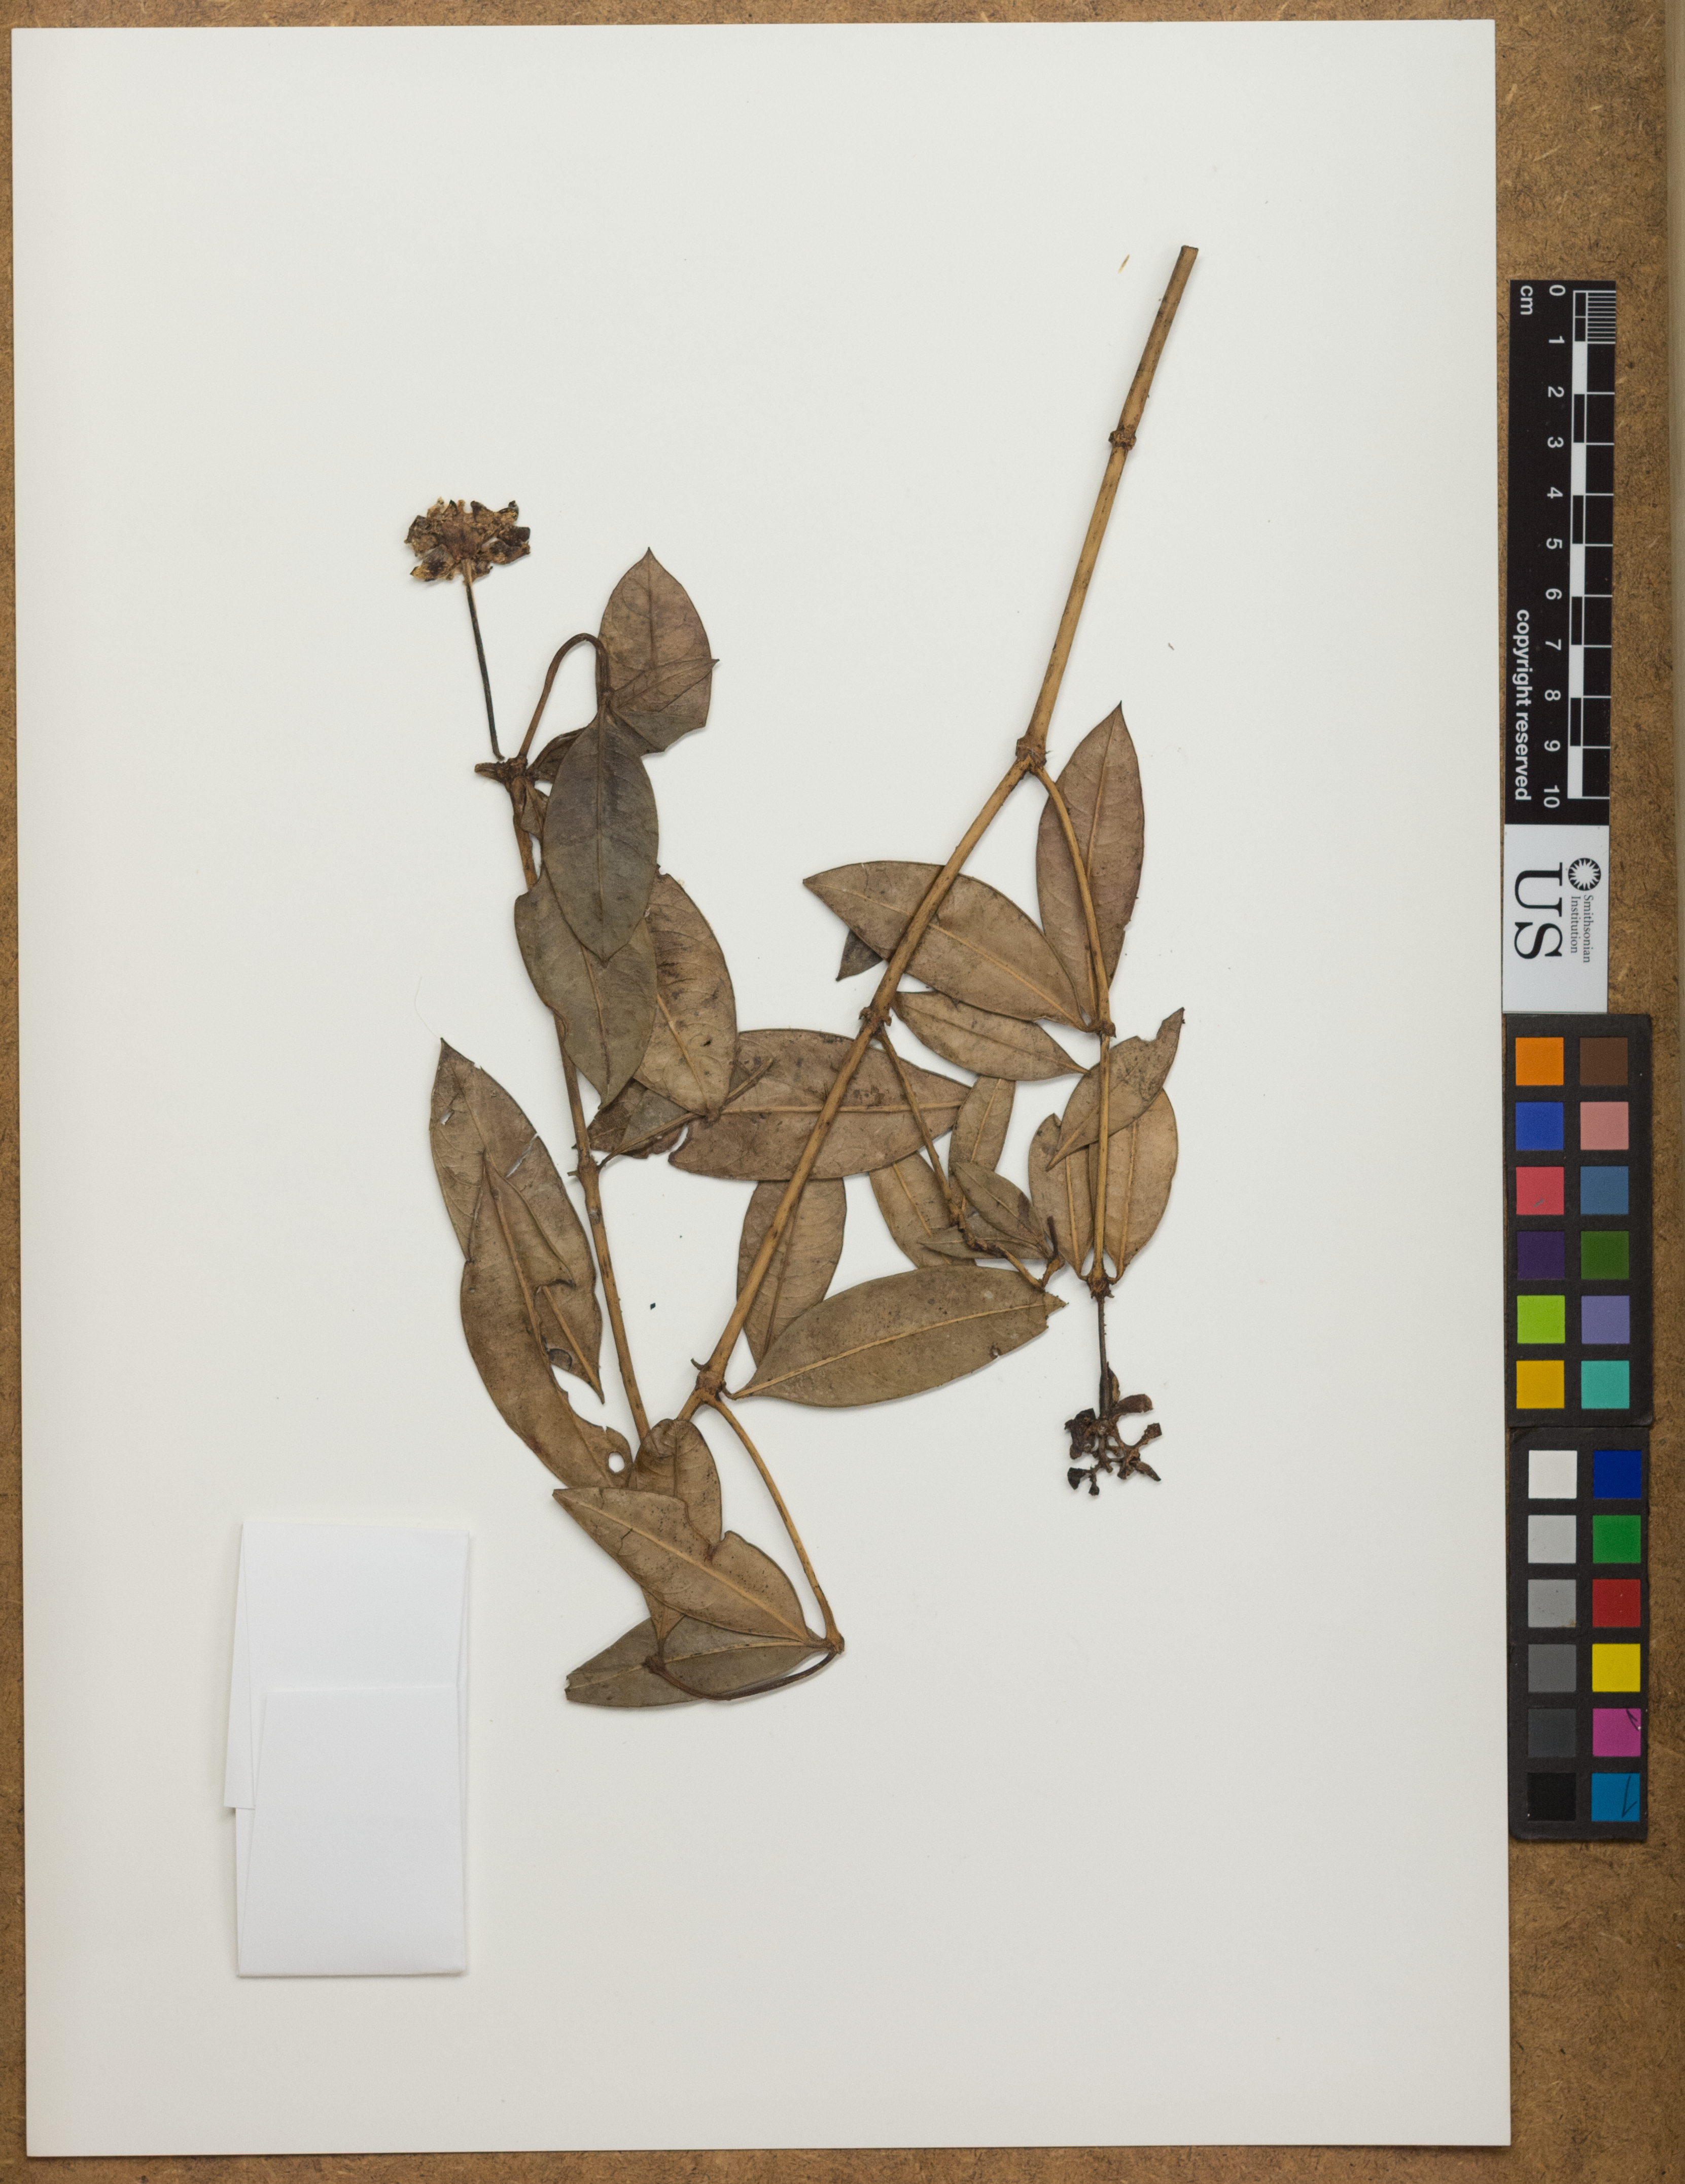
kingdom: Plantae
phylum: Tracheophyta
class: Magnoliopsida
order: Gentianales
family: Rubiaceae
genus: Palicourea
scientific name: Palicourea hemicephaelis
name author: (Wernham) Delprete & J.H. Kirkbr.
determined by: Kirkbride, J. H., Jr.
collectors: B. Hoffman & G. Marco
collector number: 2147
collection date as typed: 23 July 1992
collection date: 1992-07-23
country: Guyana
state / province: Cuyuni-Mazaruni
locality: Pakaraima Mountains, Kurupung-Membaru trail, 2.75 km WSW from Kumarau Falls on Kurupung River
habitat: Montane mixed forest on sandstone boulders, canopy 15 m. Trees well-spaced, sm. diameter, mossy covered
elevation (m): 650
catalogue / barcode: US 3368019